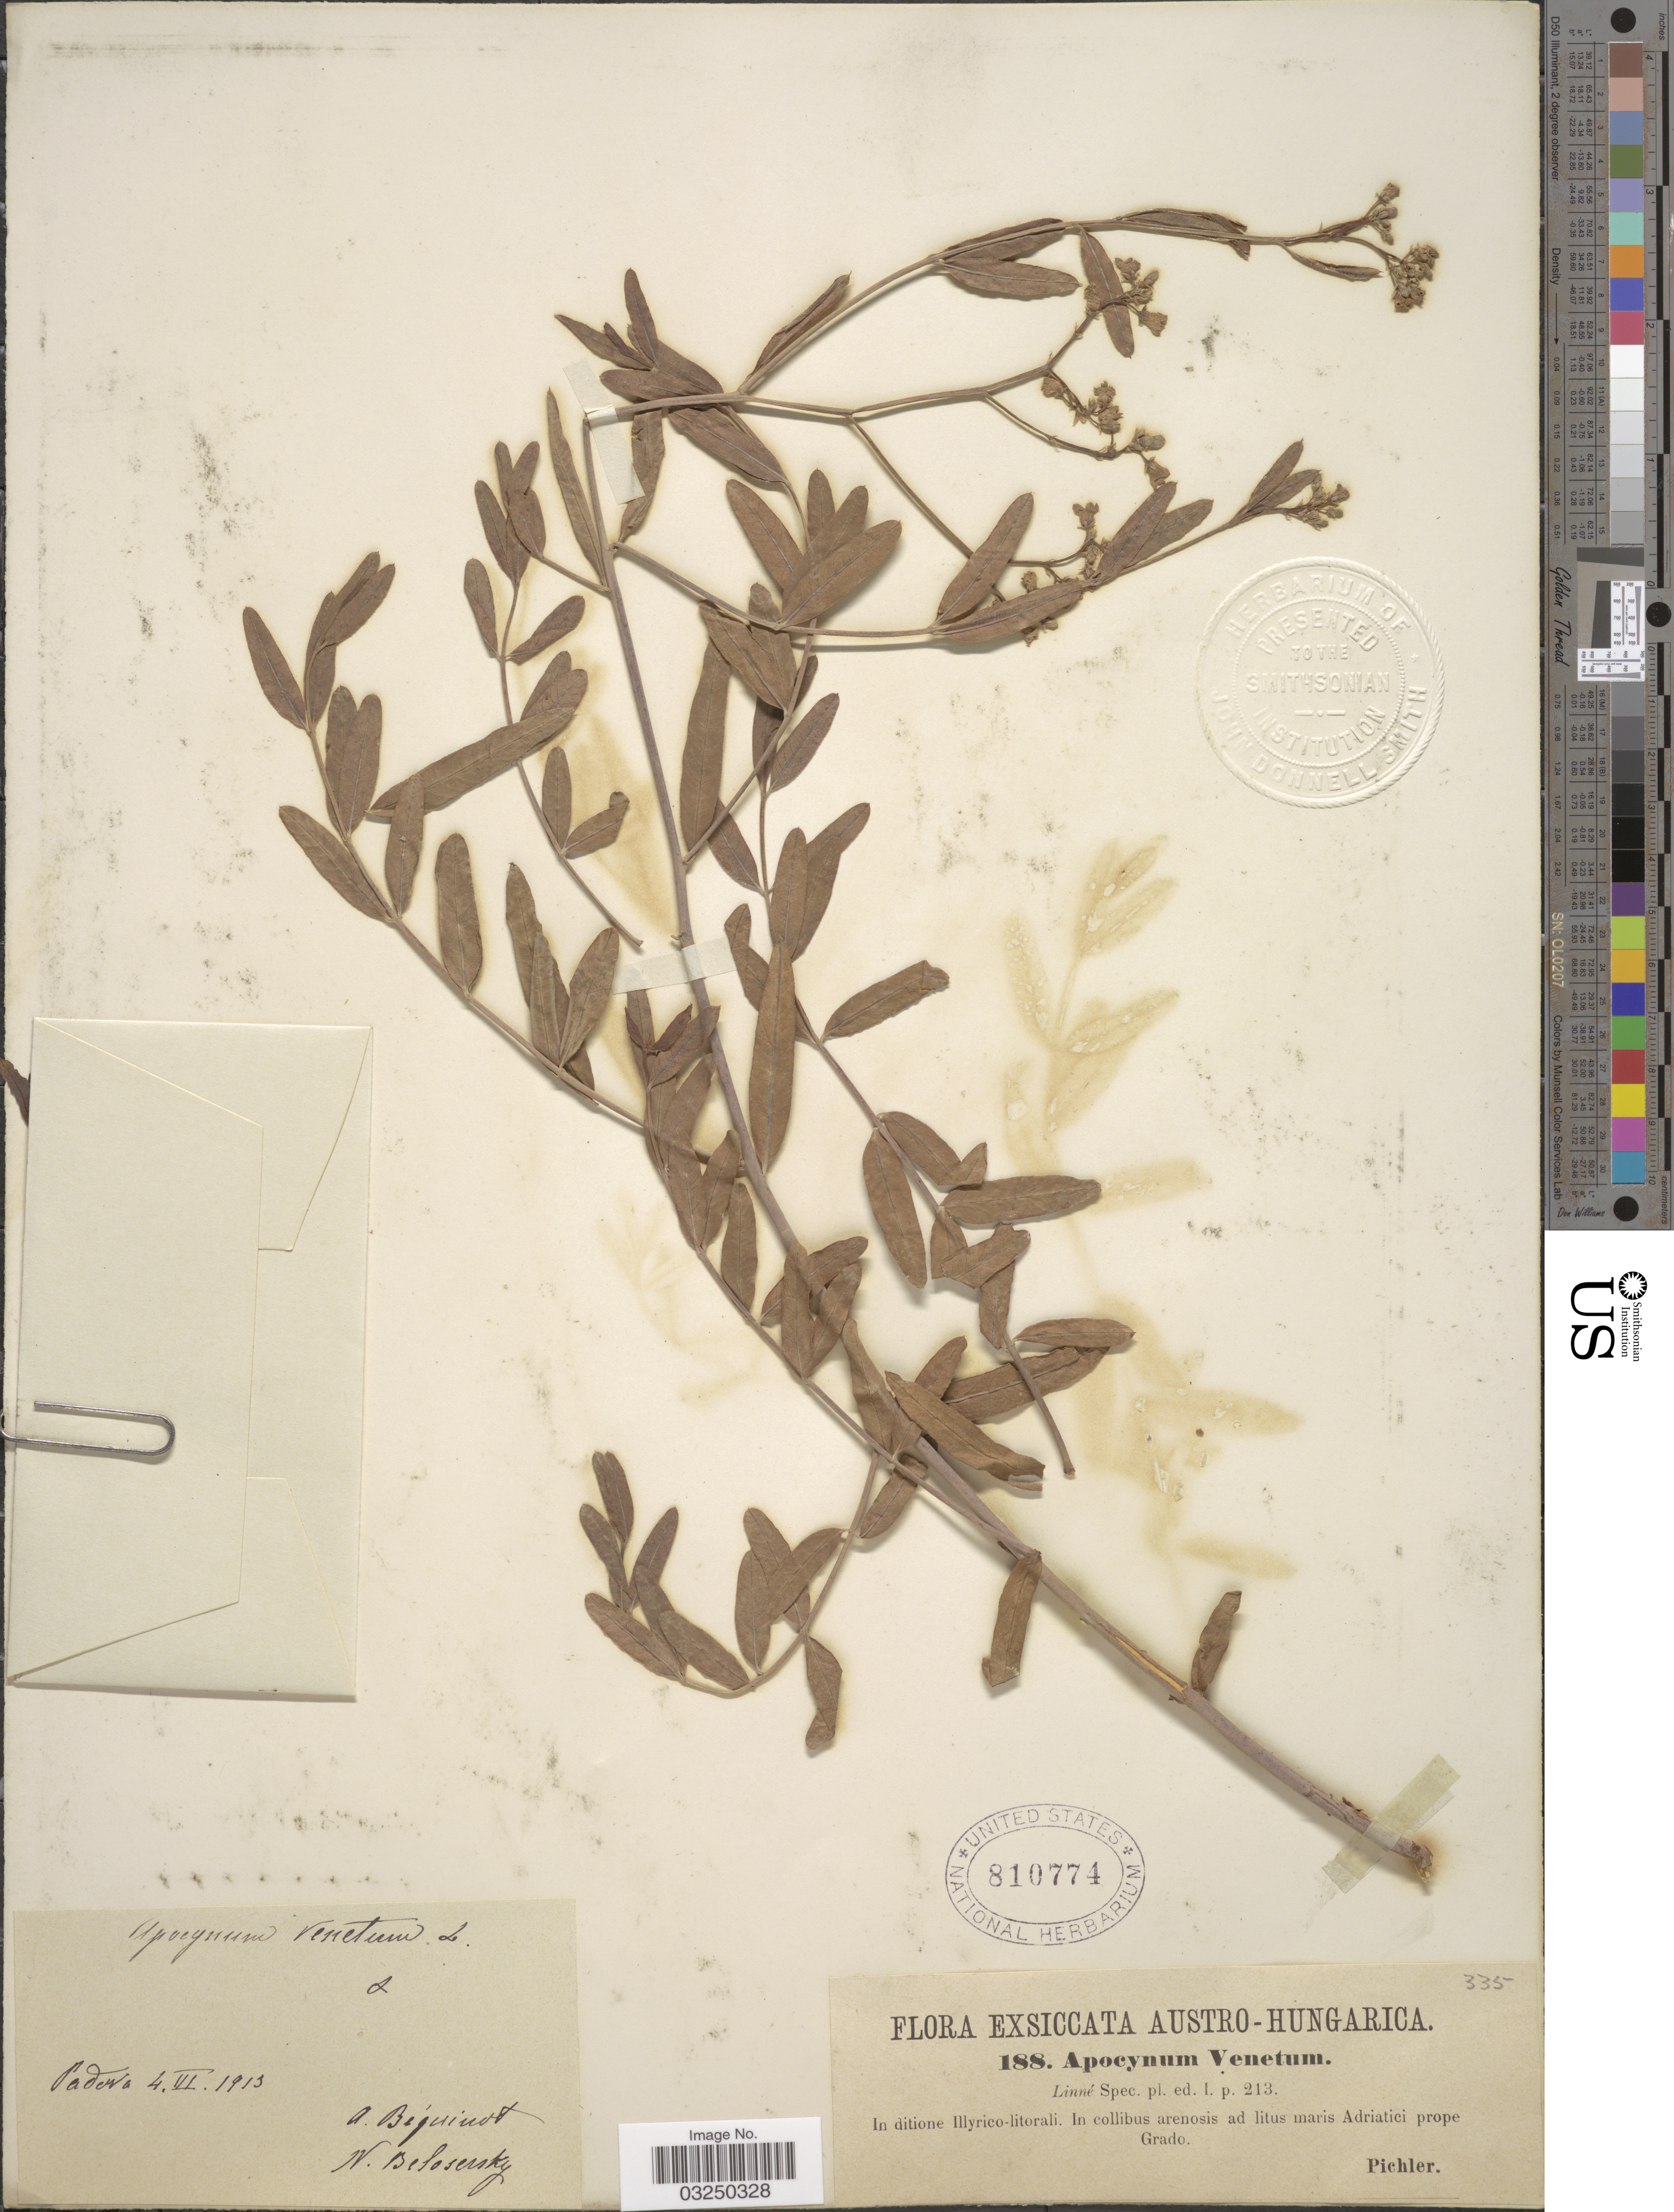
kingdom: Plantae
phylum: Tracheophyta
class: Magnoliopsida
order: Gentianales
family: Apocynaceae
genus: Apocynum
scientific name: Apocynum venetum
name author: L.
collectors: Pichler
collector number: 188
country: Hungary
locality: In ditione Illyrico-litorali. In collibus arenosis ad litus maris Adriatici prope Grado.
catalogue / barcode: US 810774